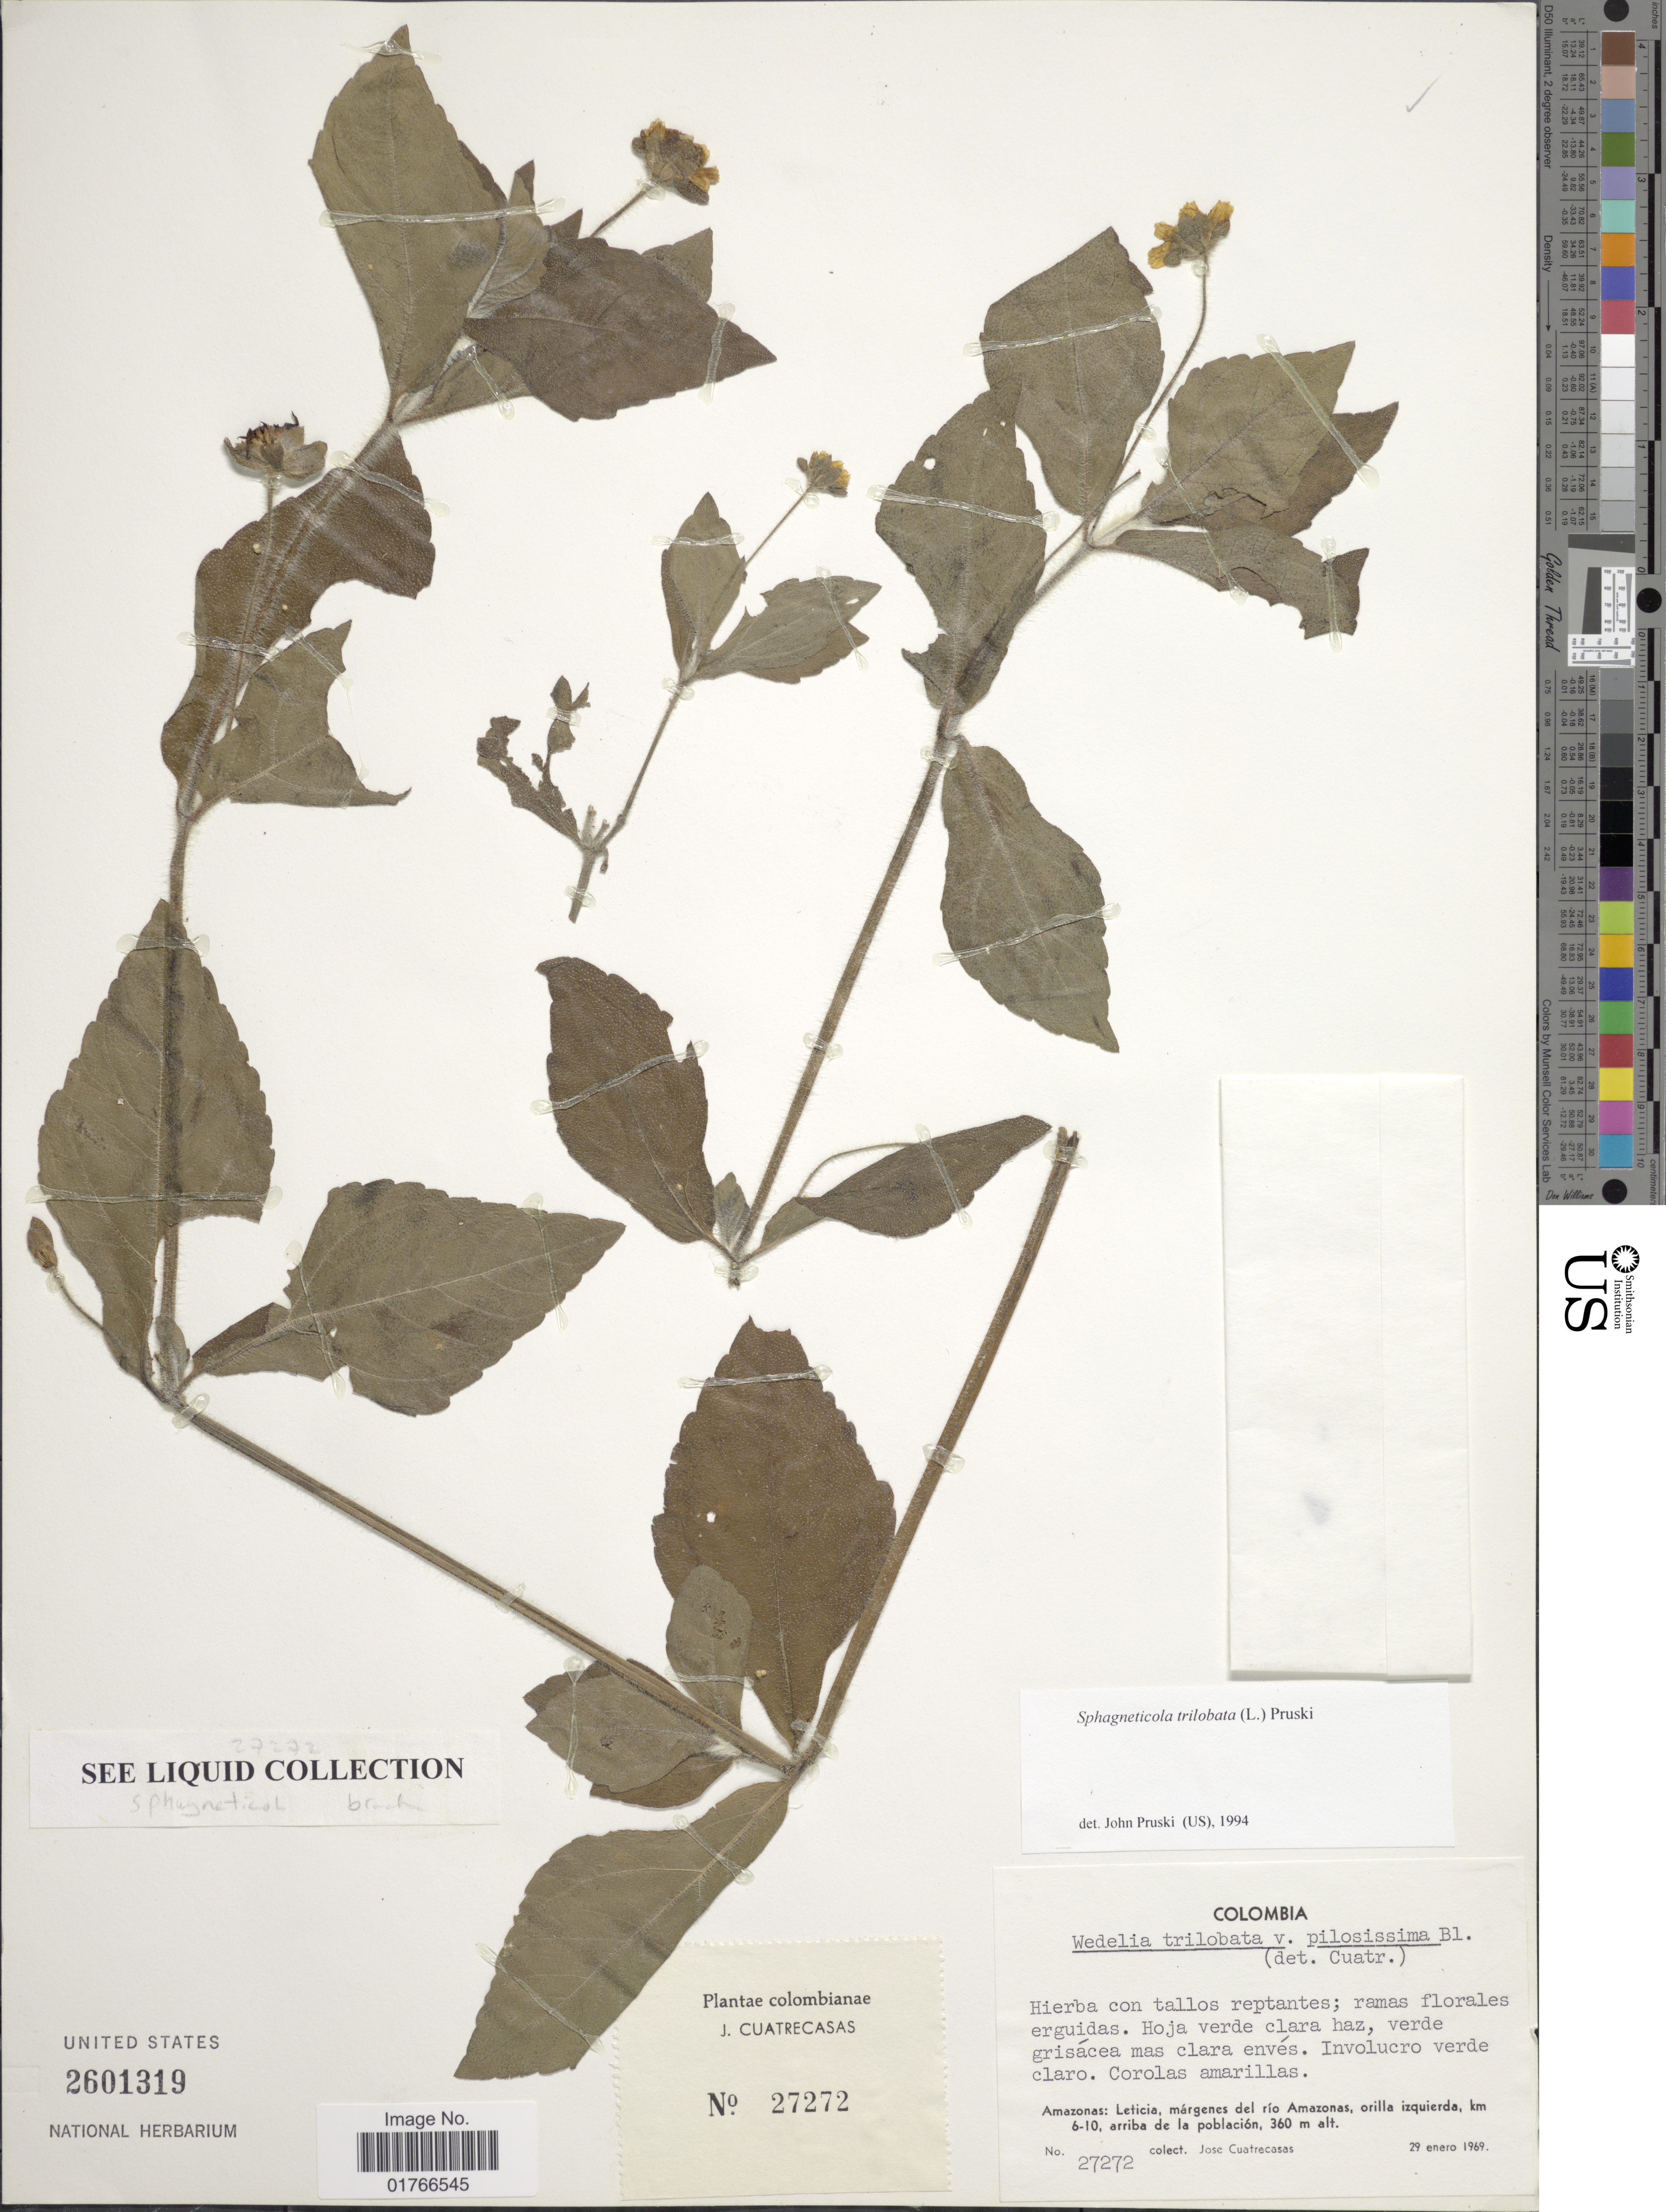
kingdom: Plantae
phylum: Tracheophyta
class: Magnoliopsida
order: Asterales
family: Asteraceae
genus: Sphagneticola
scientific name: Sphagneticola trilobata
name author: (L.) Pruski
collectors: J. Cuatrecasas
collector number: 27272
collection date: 1969-01-29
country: Colombia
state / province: Amazônas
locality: Leticia, margens del rio Amazonas, orilla izquierda, km 6-10, arriba de la poblacion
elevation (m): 360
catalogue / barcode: US 2601319